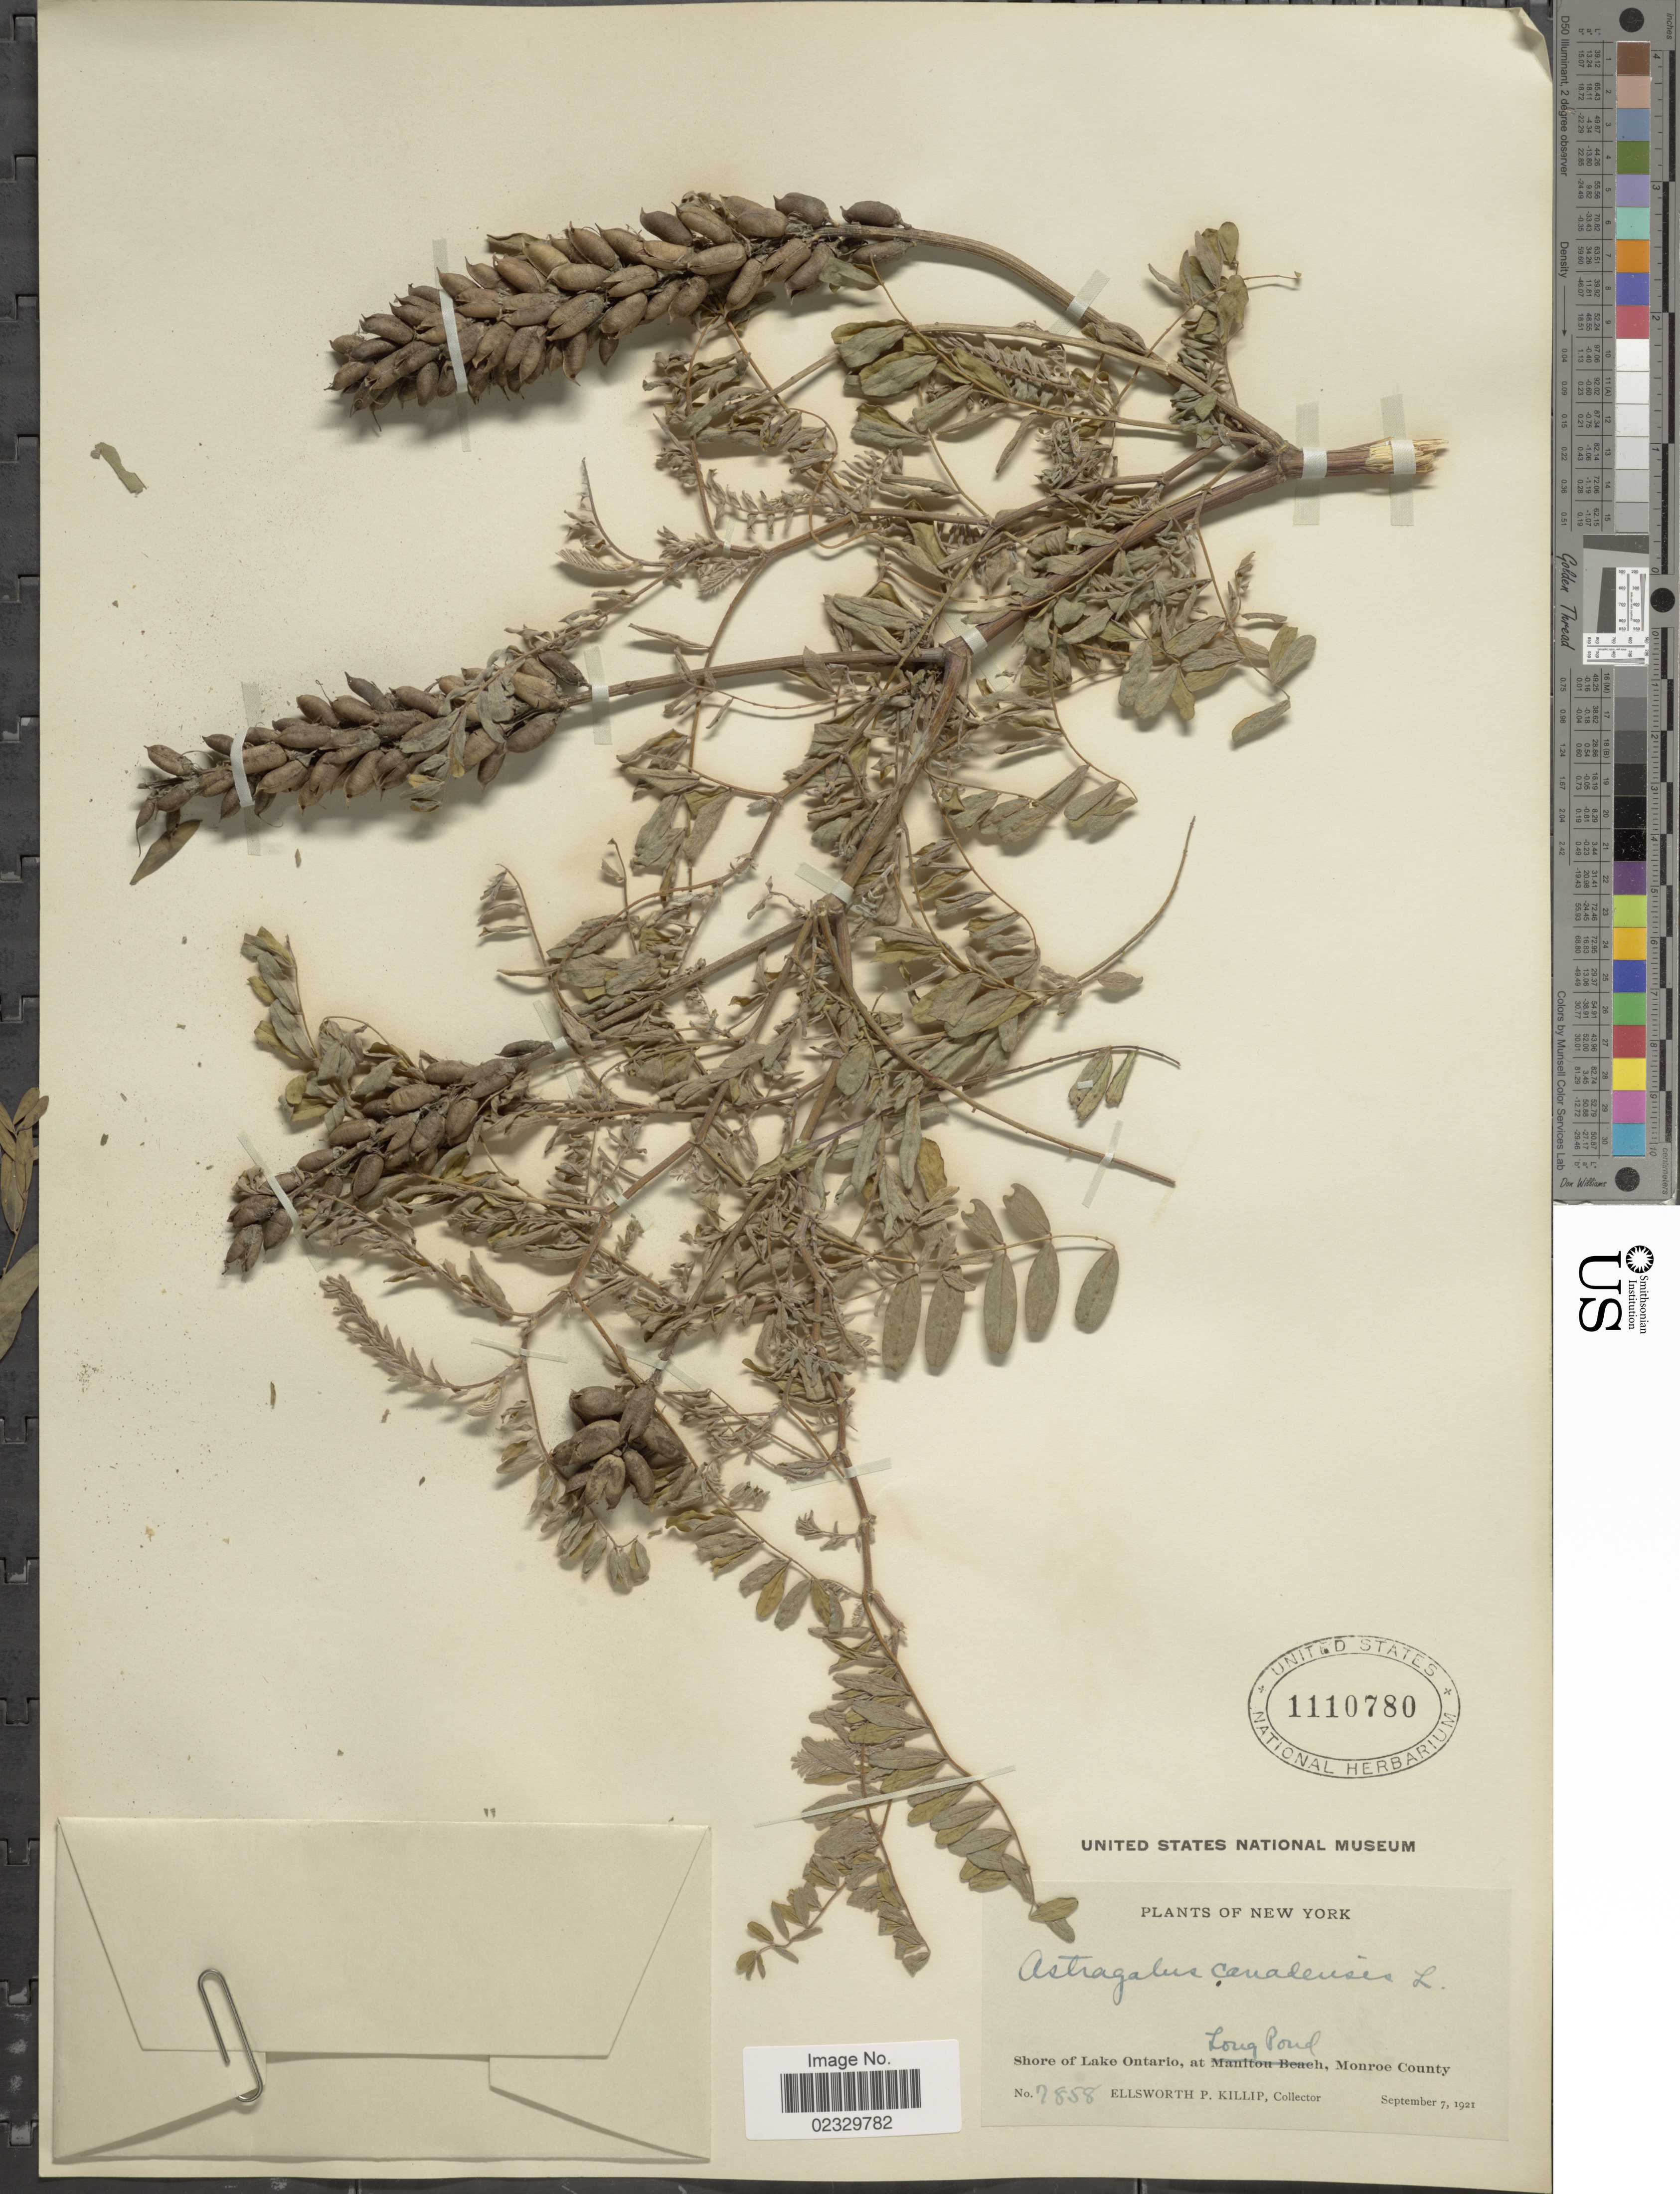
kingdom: Plantae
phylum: Tracheophyta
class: Magnoliopsida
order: Fabales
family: Fabaceae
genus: Astragalus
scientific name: Astragalus canadensis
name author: L.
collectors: E. P. Killip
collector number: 7858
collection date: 1921-09-07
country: United States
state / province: New York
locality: Lake Ontario, at Long Pond, Monroe County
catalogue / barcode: US 1110780